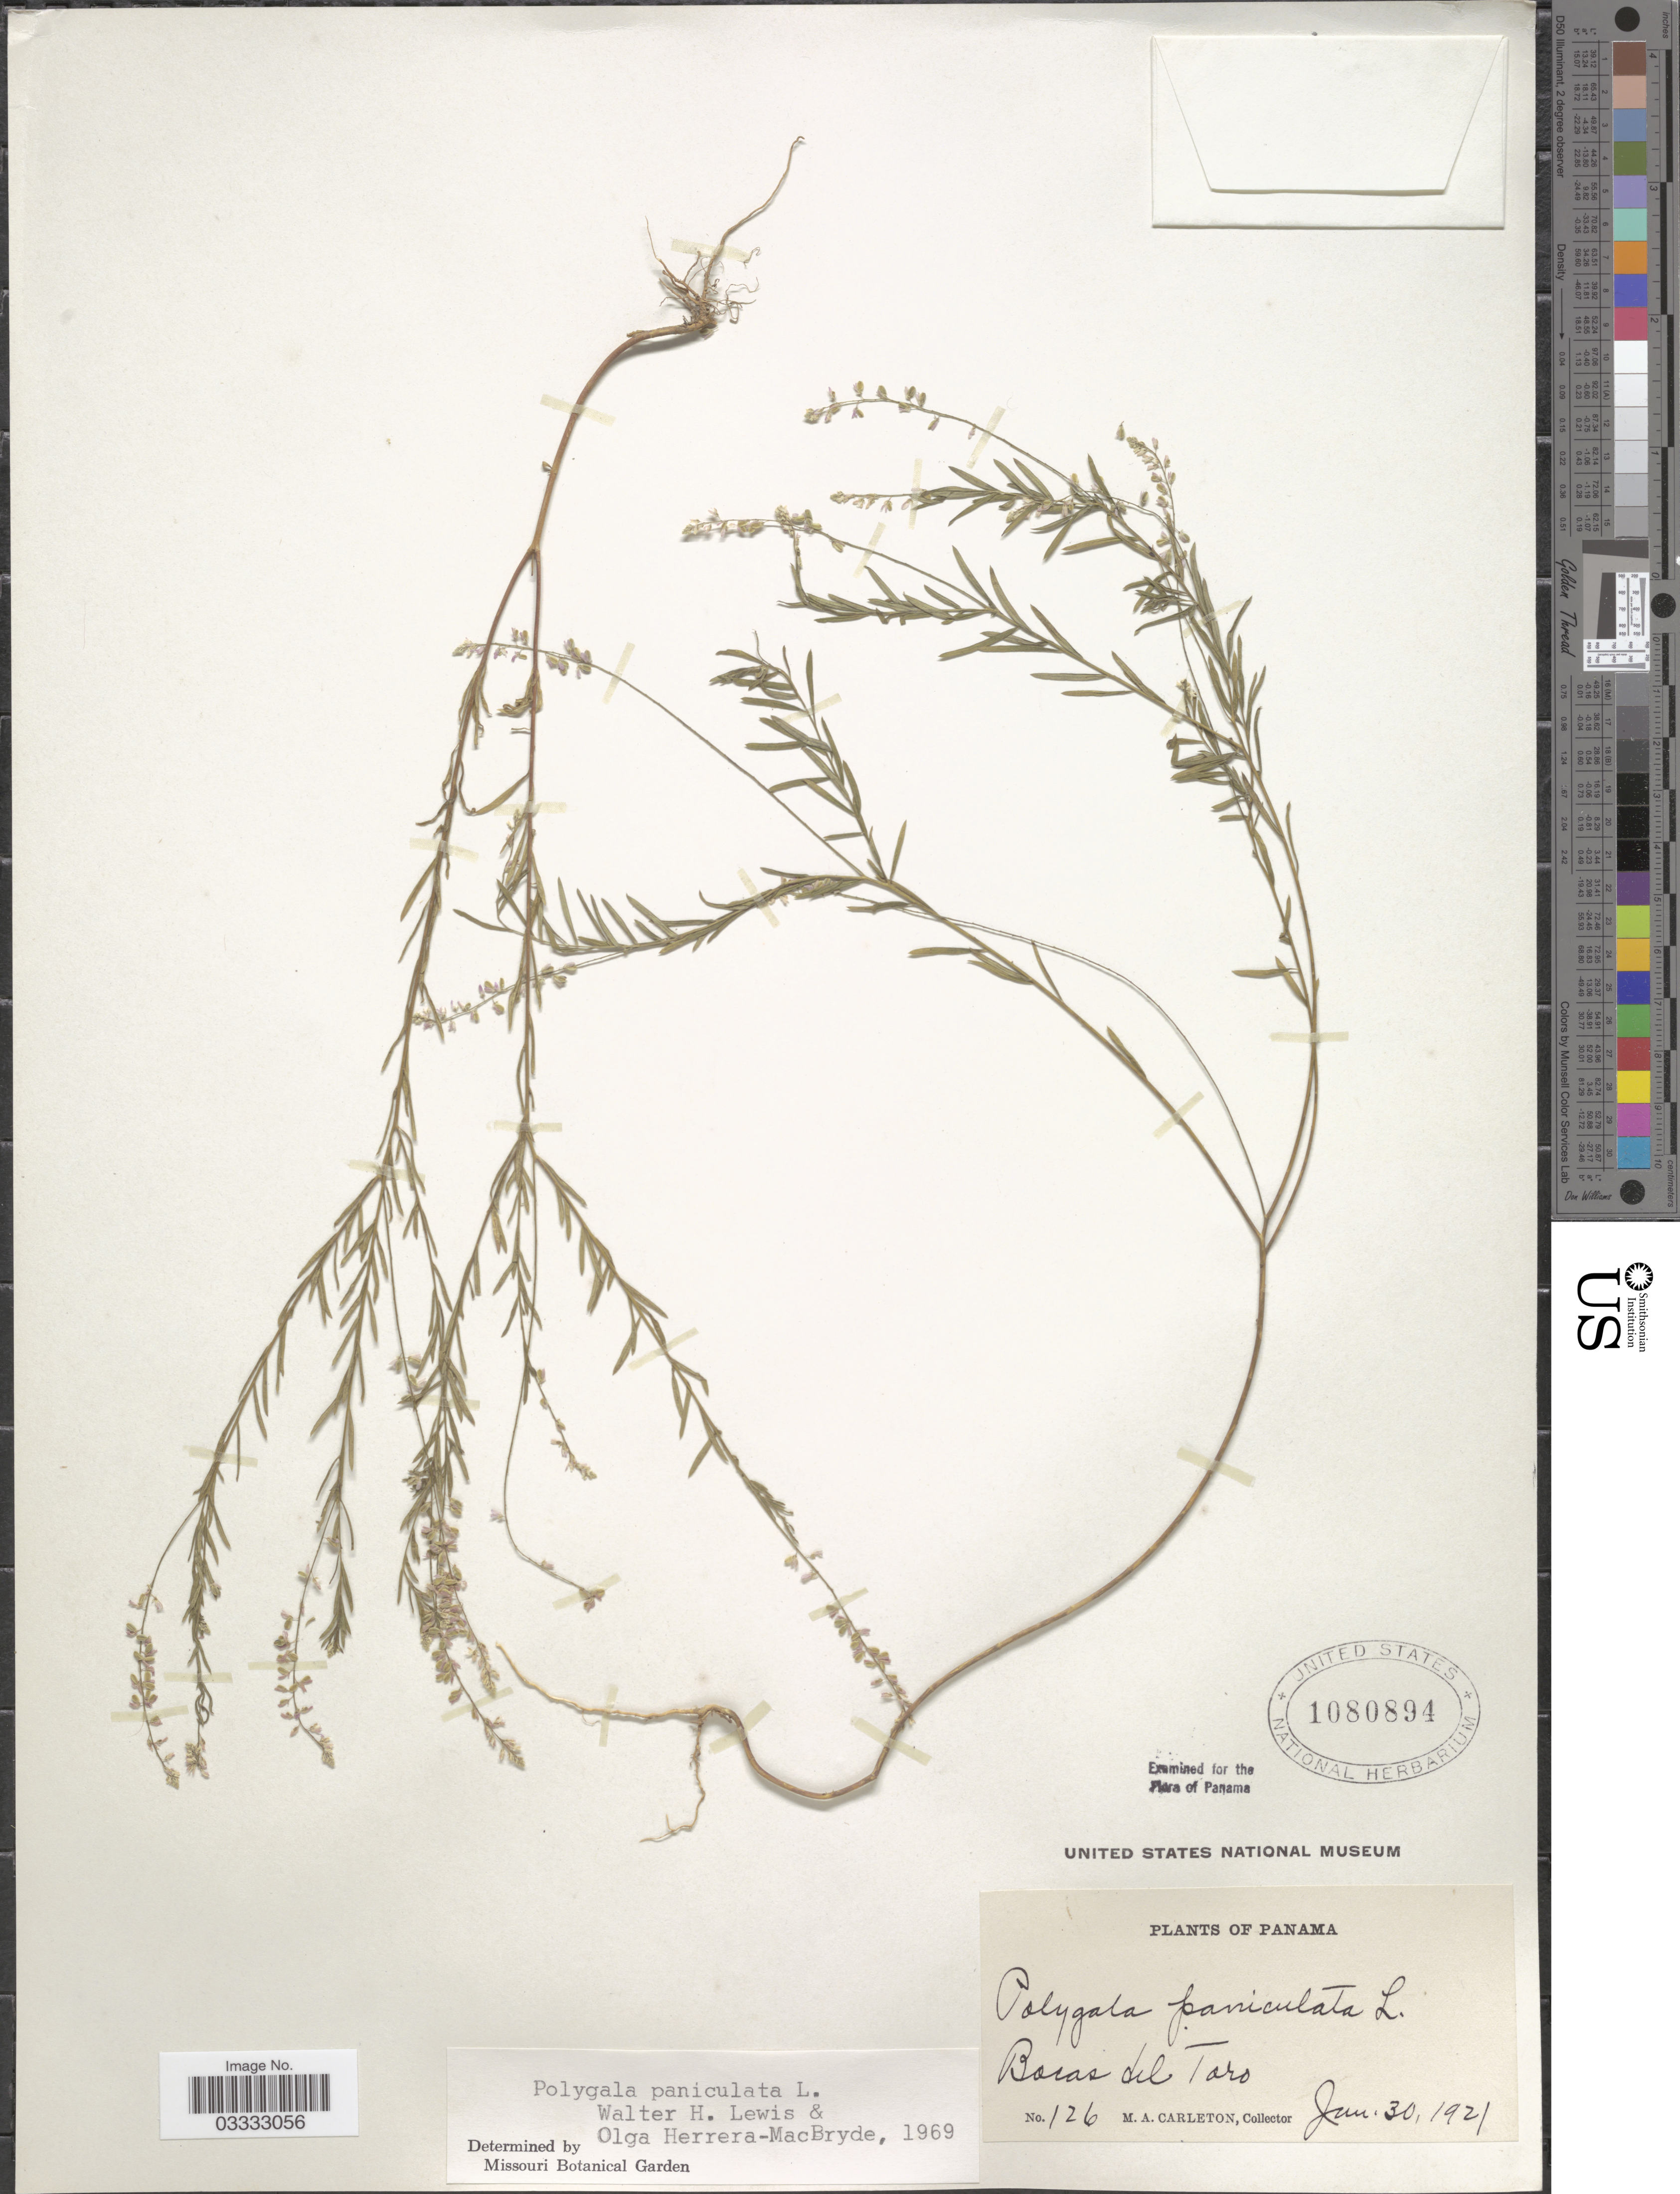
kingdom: Plantae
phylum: Tracheophyta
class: Magnoliopsida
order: Fabales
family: Polygalaceae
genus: Polygala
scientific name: Polygala paniculata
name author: L.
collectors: M. A. Carleton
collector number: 126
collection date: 1921-01-30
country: Panama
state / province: Bocas del Toro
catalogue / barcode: US 1080894